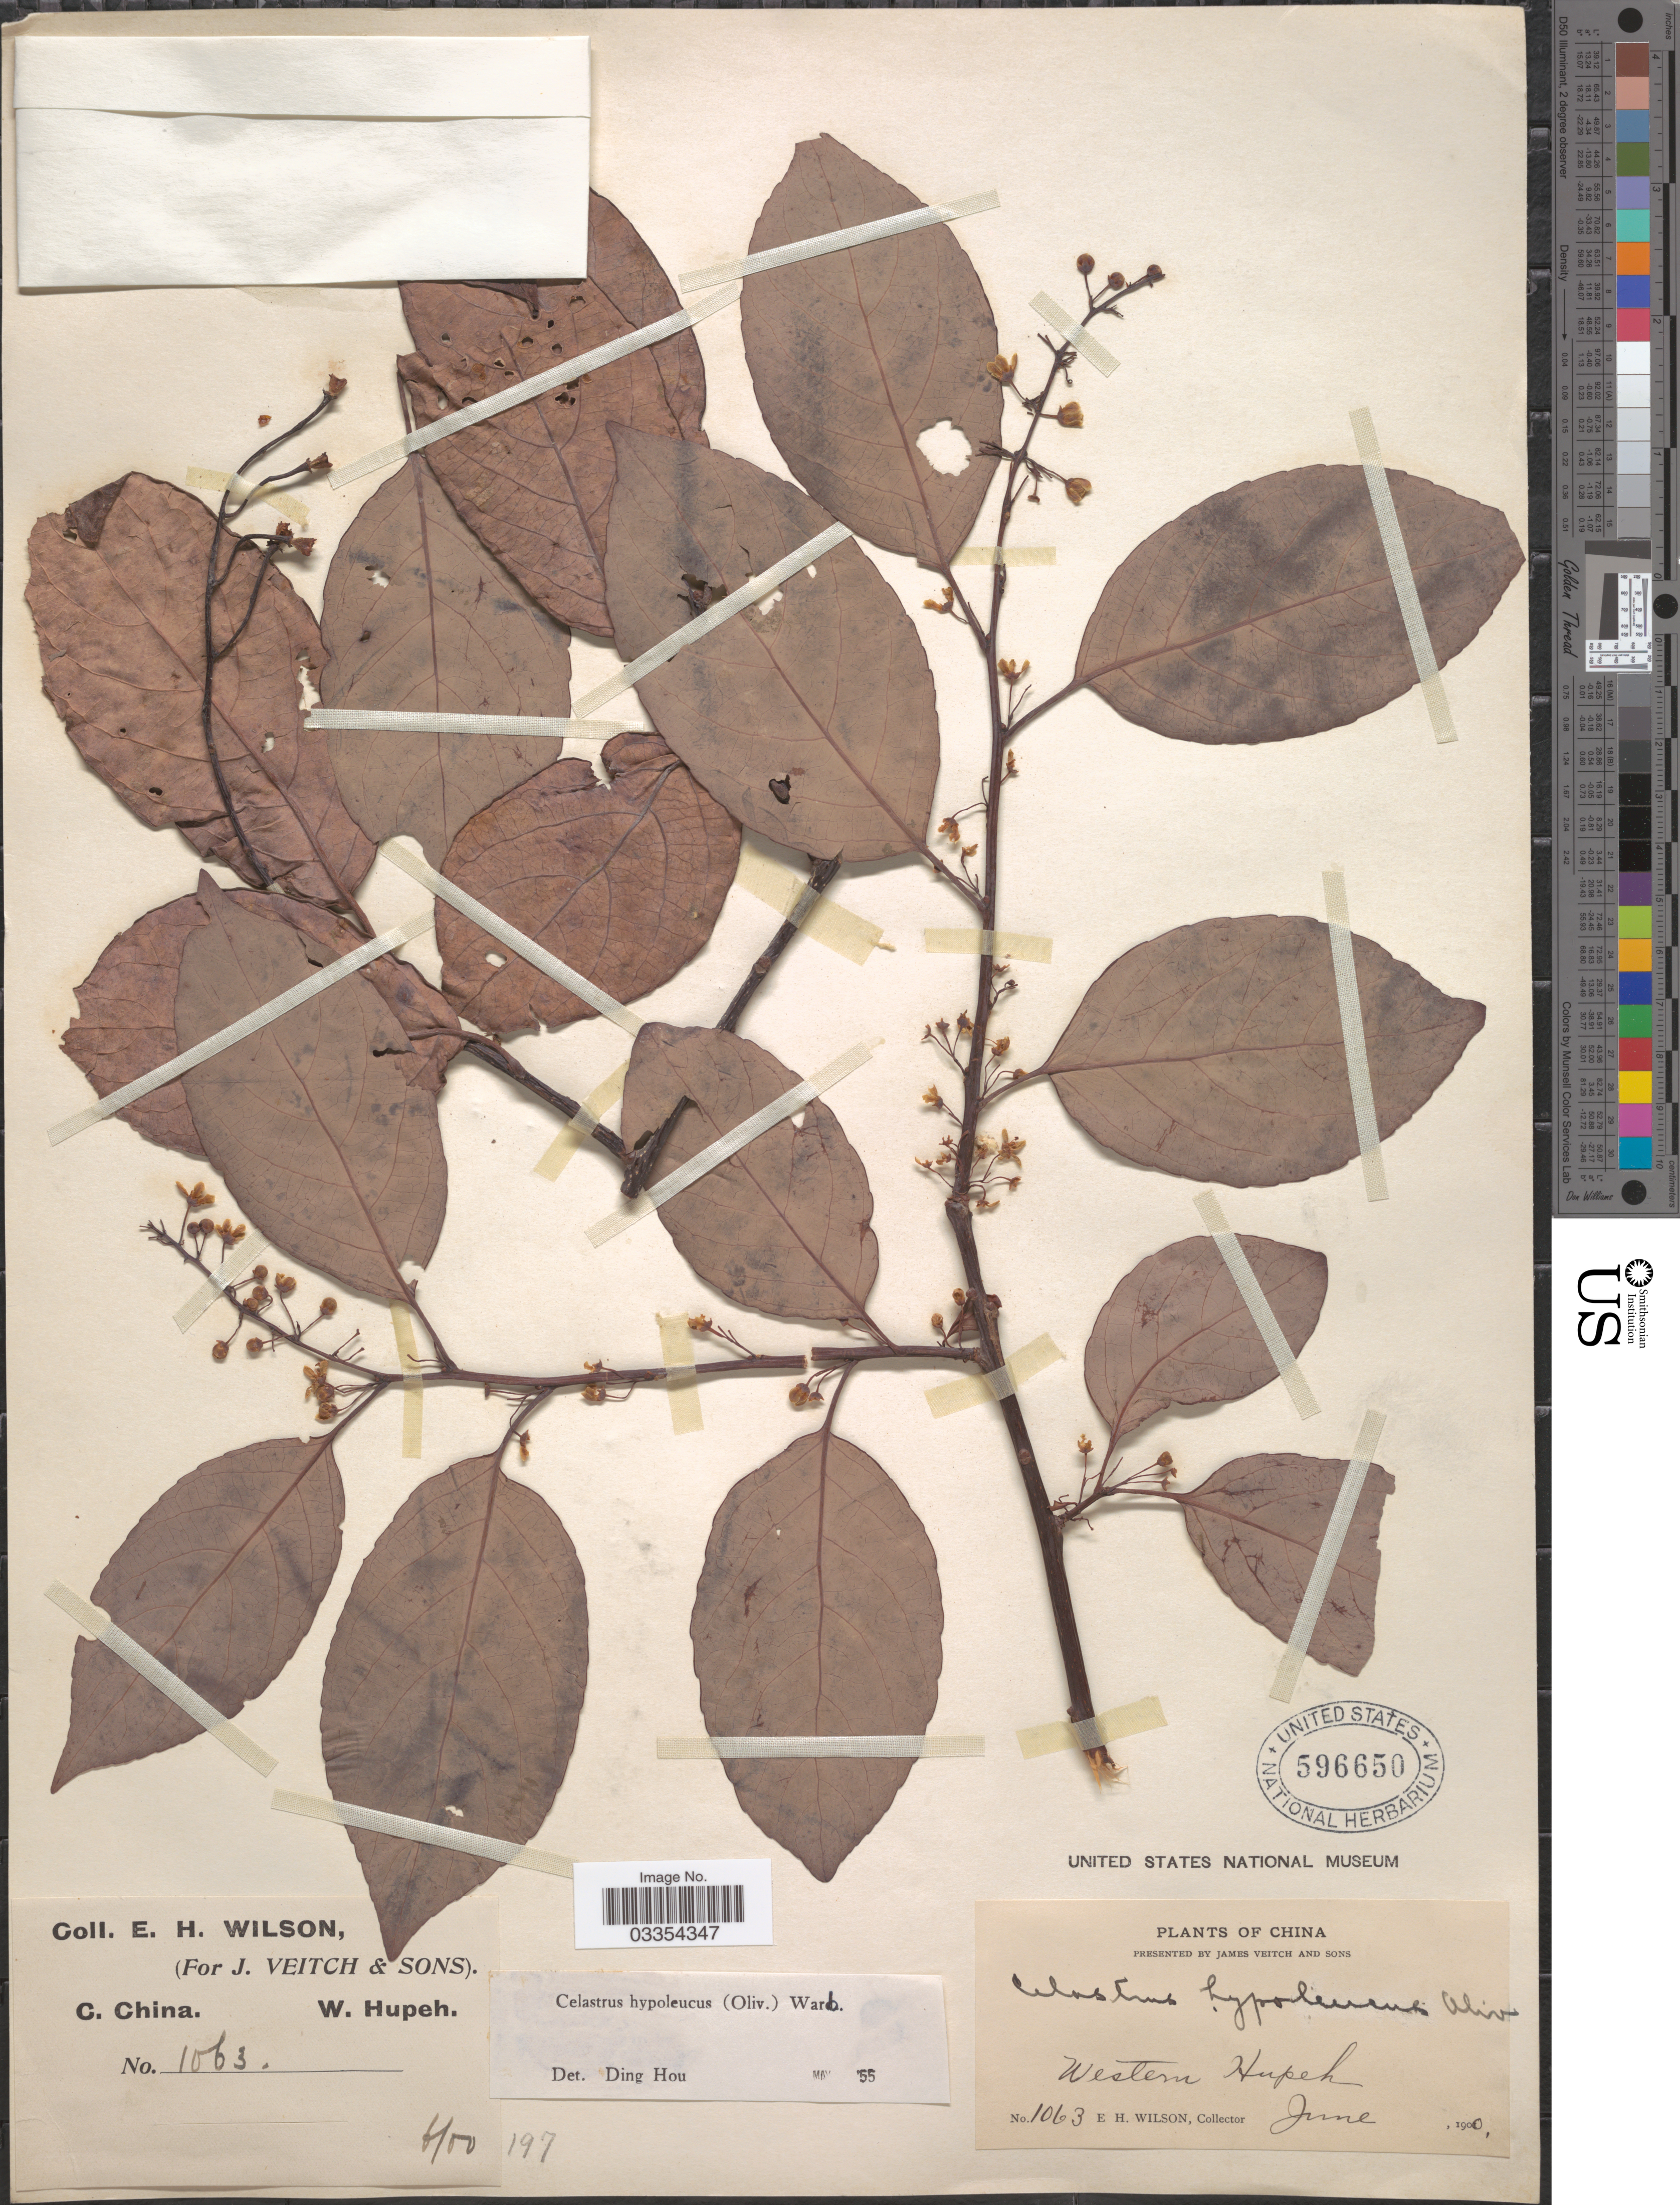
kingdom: Plantae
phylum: Tracheophyta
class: Magnoliopsida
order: Celastrales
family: Celastraceae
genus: Celastrus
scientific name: Celastrus hypoleucus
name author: (Oliv.) Warb. ex Loes.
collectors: E. Wilson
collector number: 1063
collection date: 1900-06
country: China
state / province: Hubei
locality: C. China. W. Hupeh. Western Hupeh.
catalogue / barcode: US 596650